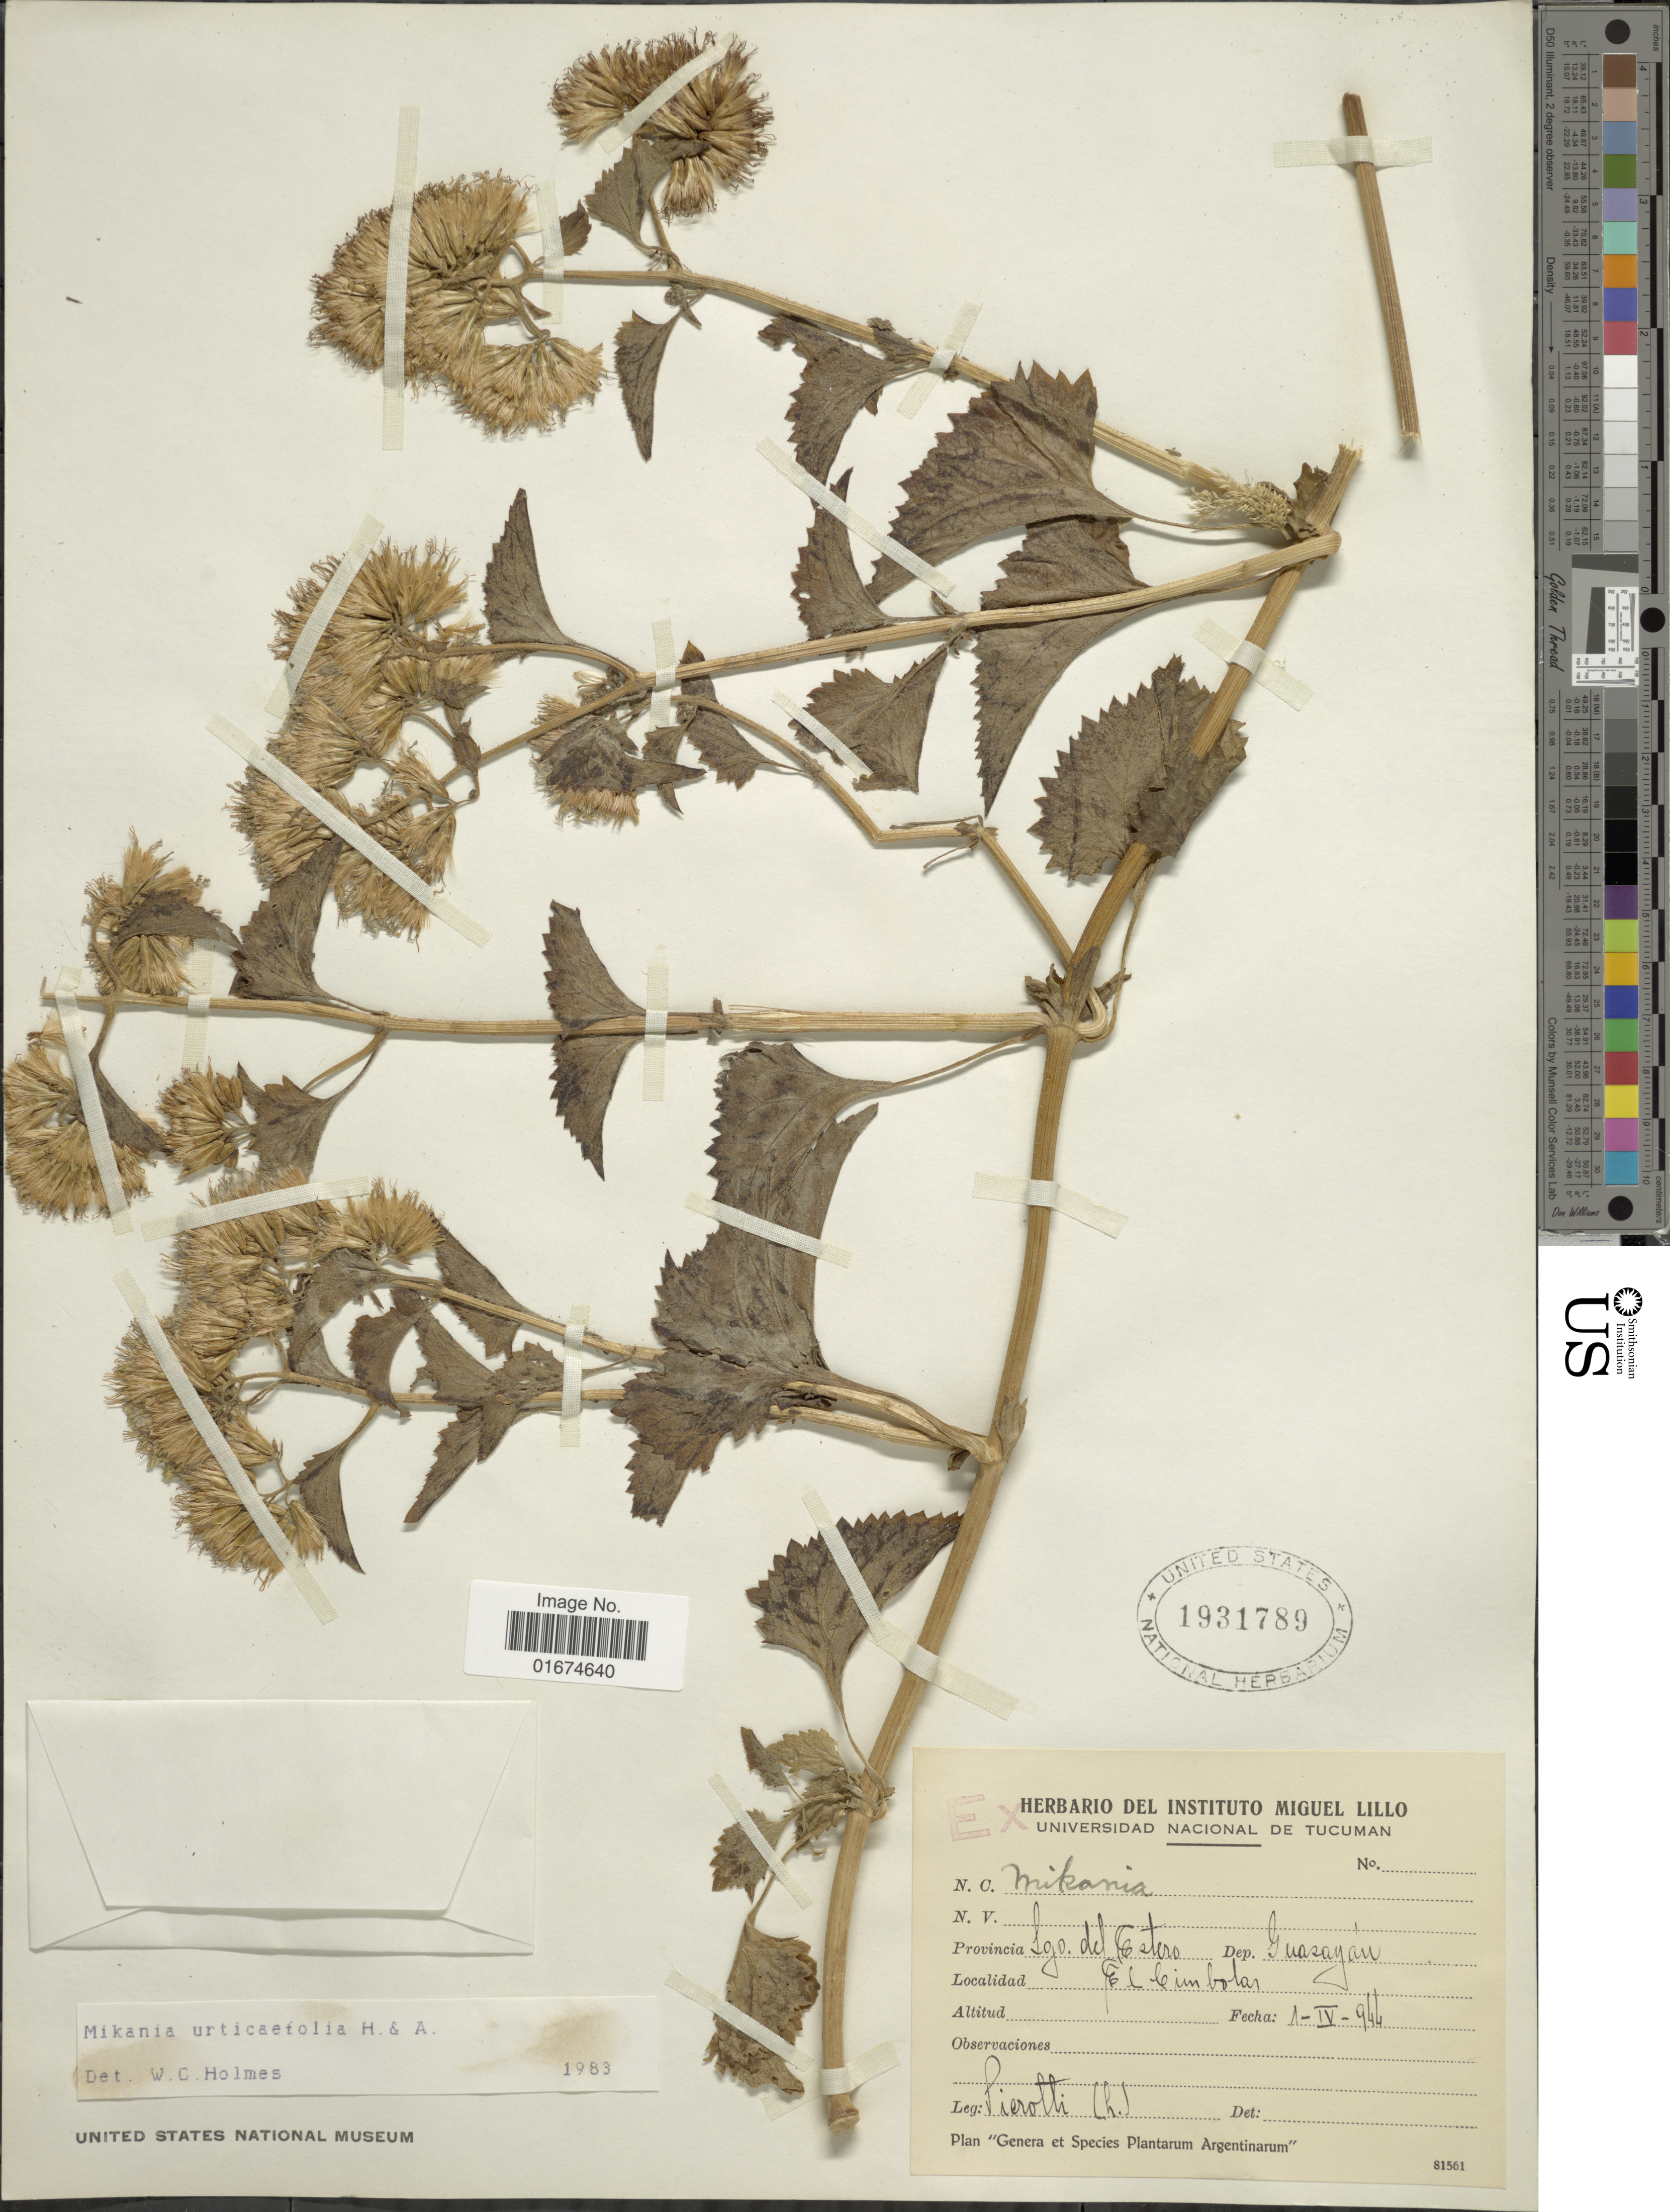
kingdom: Plantae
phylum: Tracheophyta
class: Magnoliopsida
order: Asterales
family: Asteraceae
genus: Mikania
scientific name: Mikania urticifolia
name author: Hook. & Arn.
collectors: S. A. Pierotti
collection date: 1944-04-01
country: Argentina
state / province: Santiago del Estero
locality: Dep. Guasayán, El Cimbolas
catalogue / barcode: US 1931789